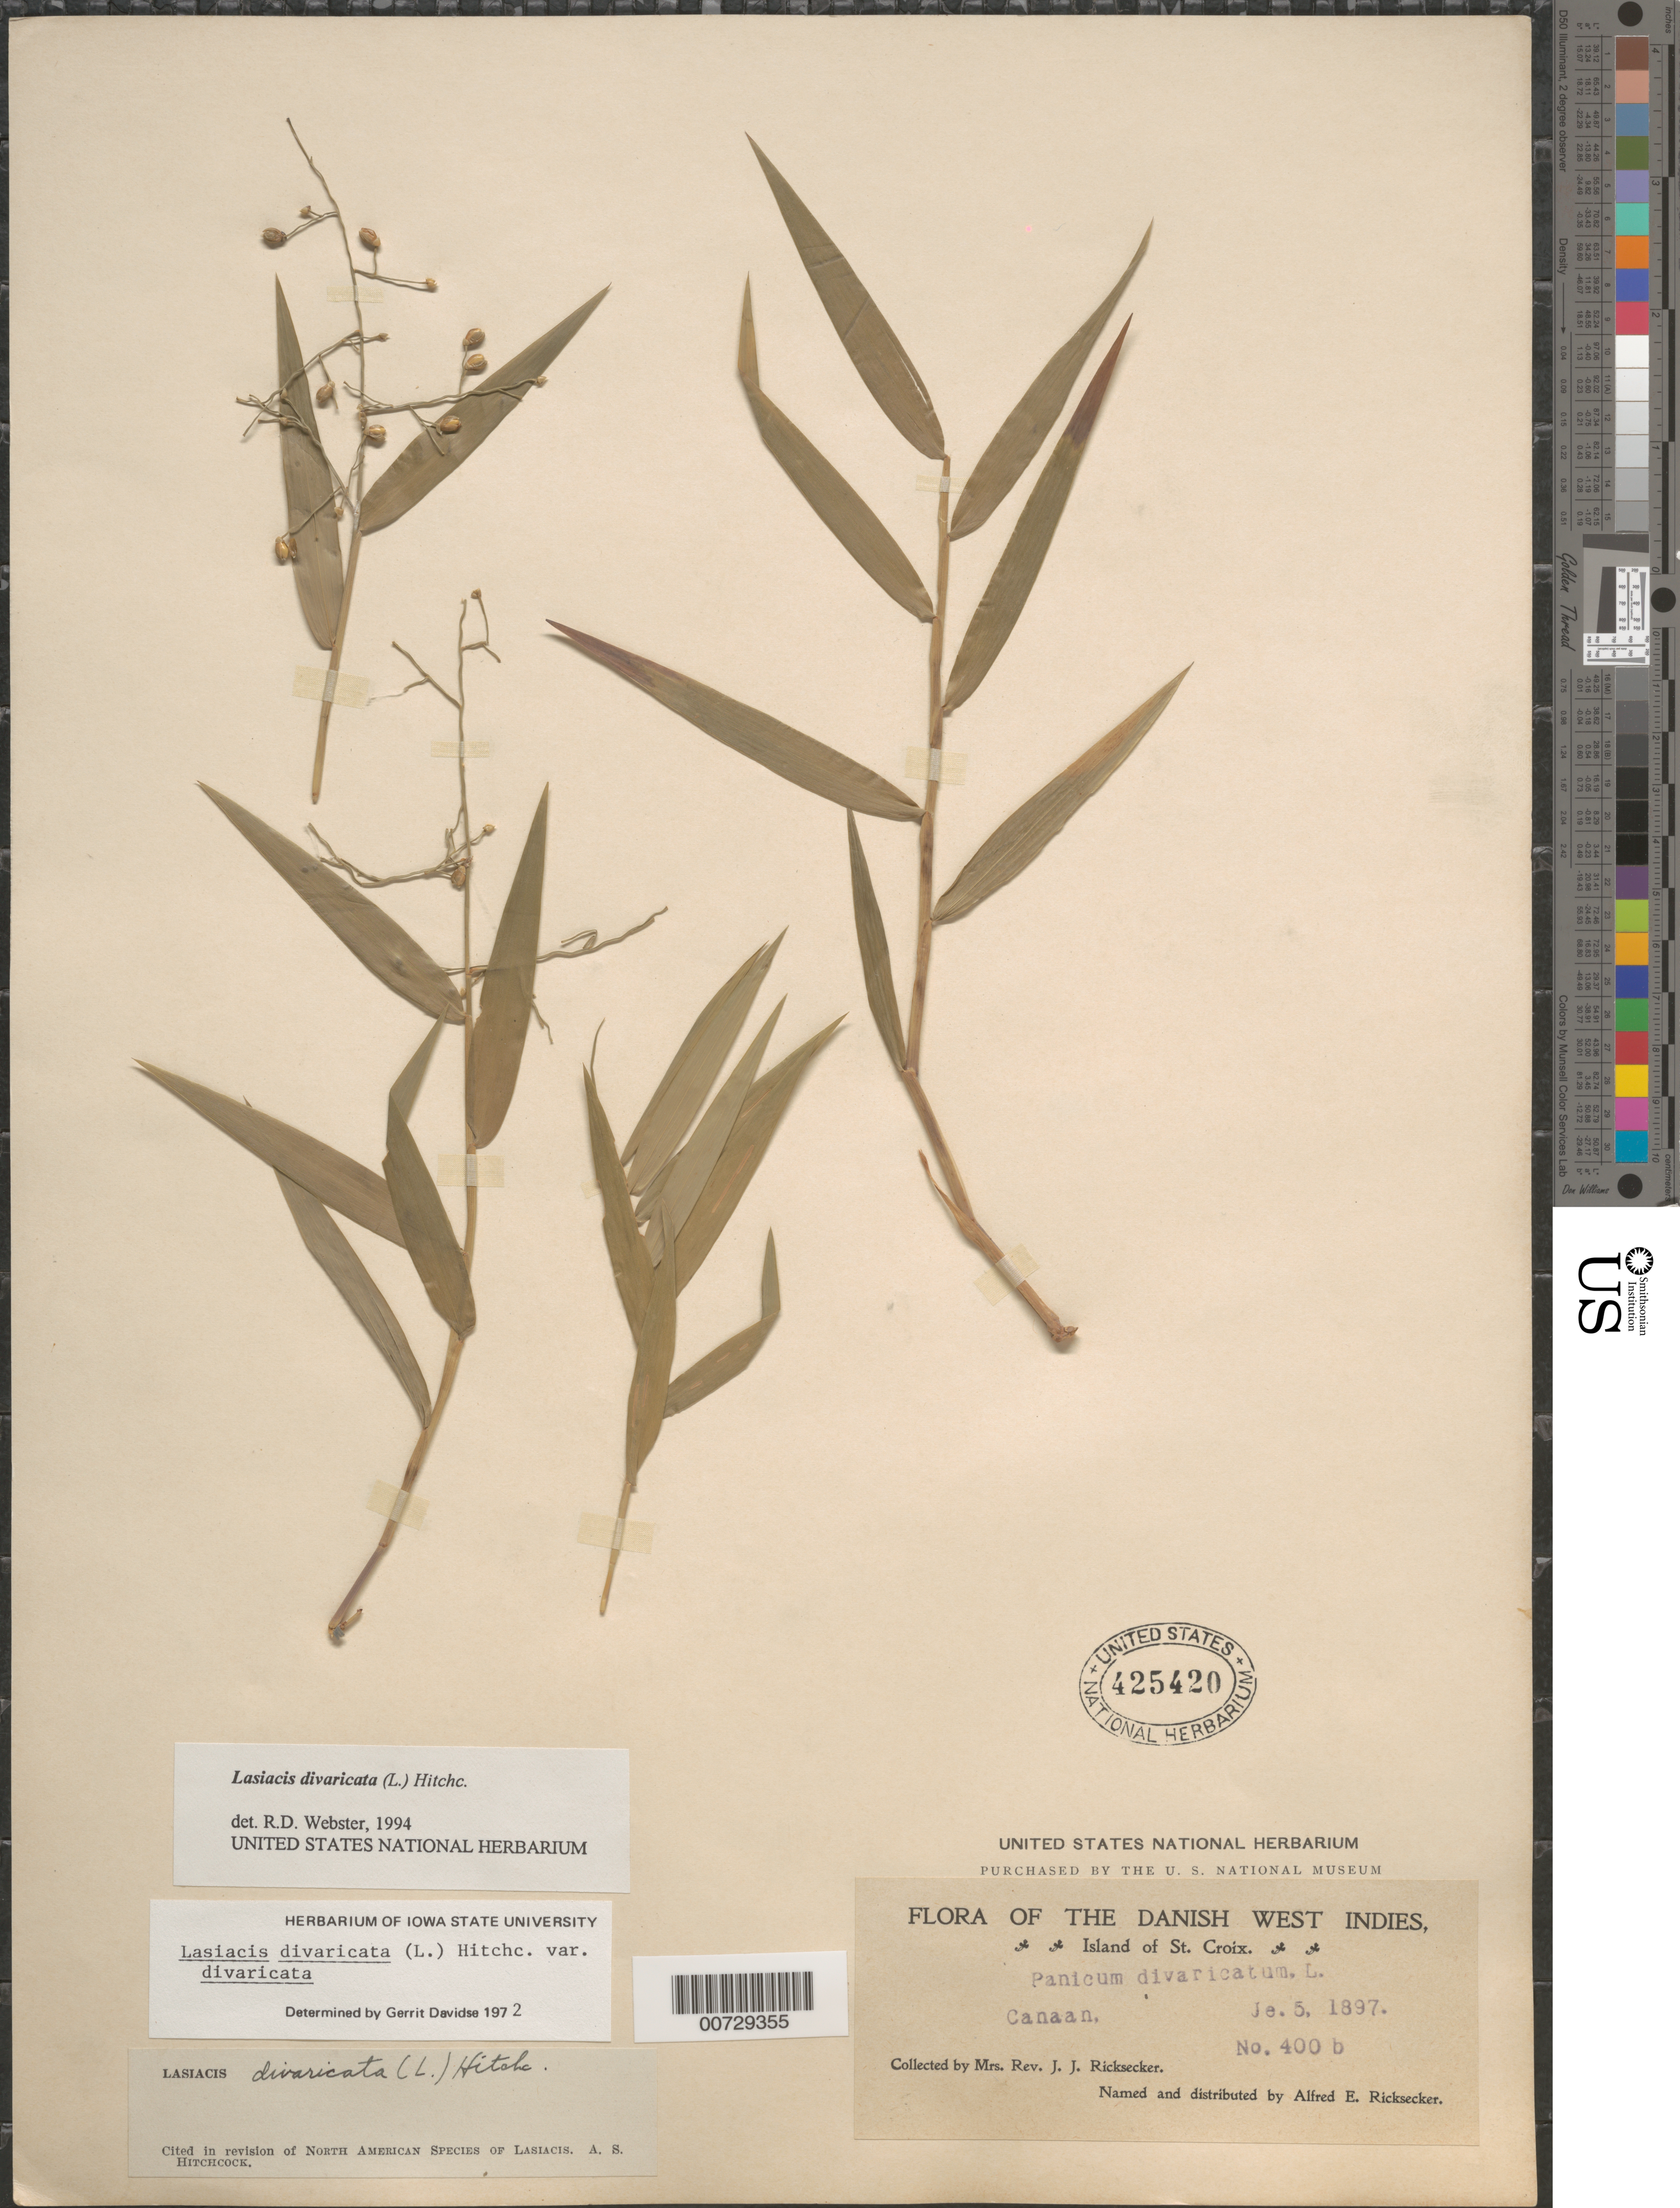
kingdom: Plantae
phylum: Tracheophyta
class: Liliopsida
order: Poales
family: Poaceae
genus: Lasiacis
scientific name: Lasiacis divaricata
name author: (L.) Hitchc.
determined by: Webster, Robert D.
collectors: L. A. Ricksecker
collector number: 400b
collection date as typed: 05 Jun 1897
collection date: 1897-06-05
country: U.S. Virgin Islands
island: St. Croix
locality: St. Croix; Caanan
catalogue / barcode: US 425420